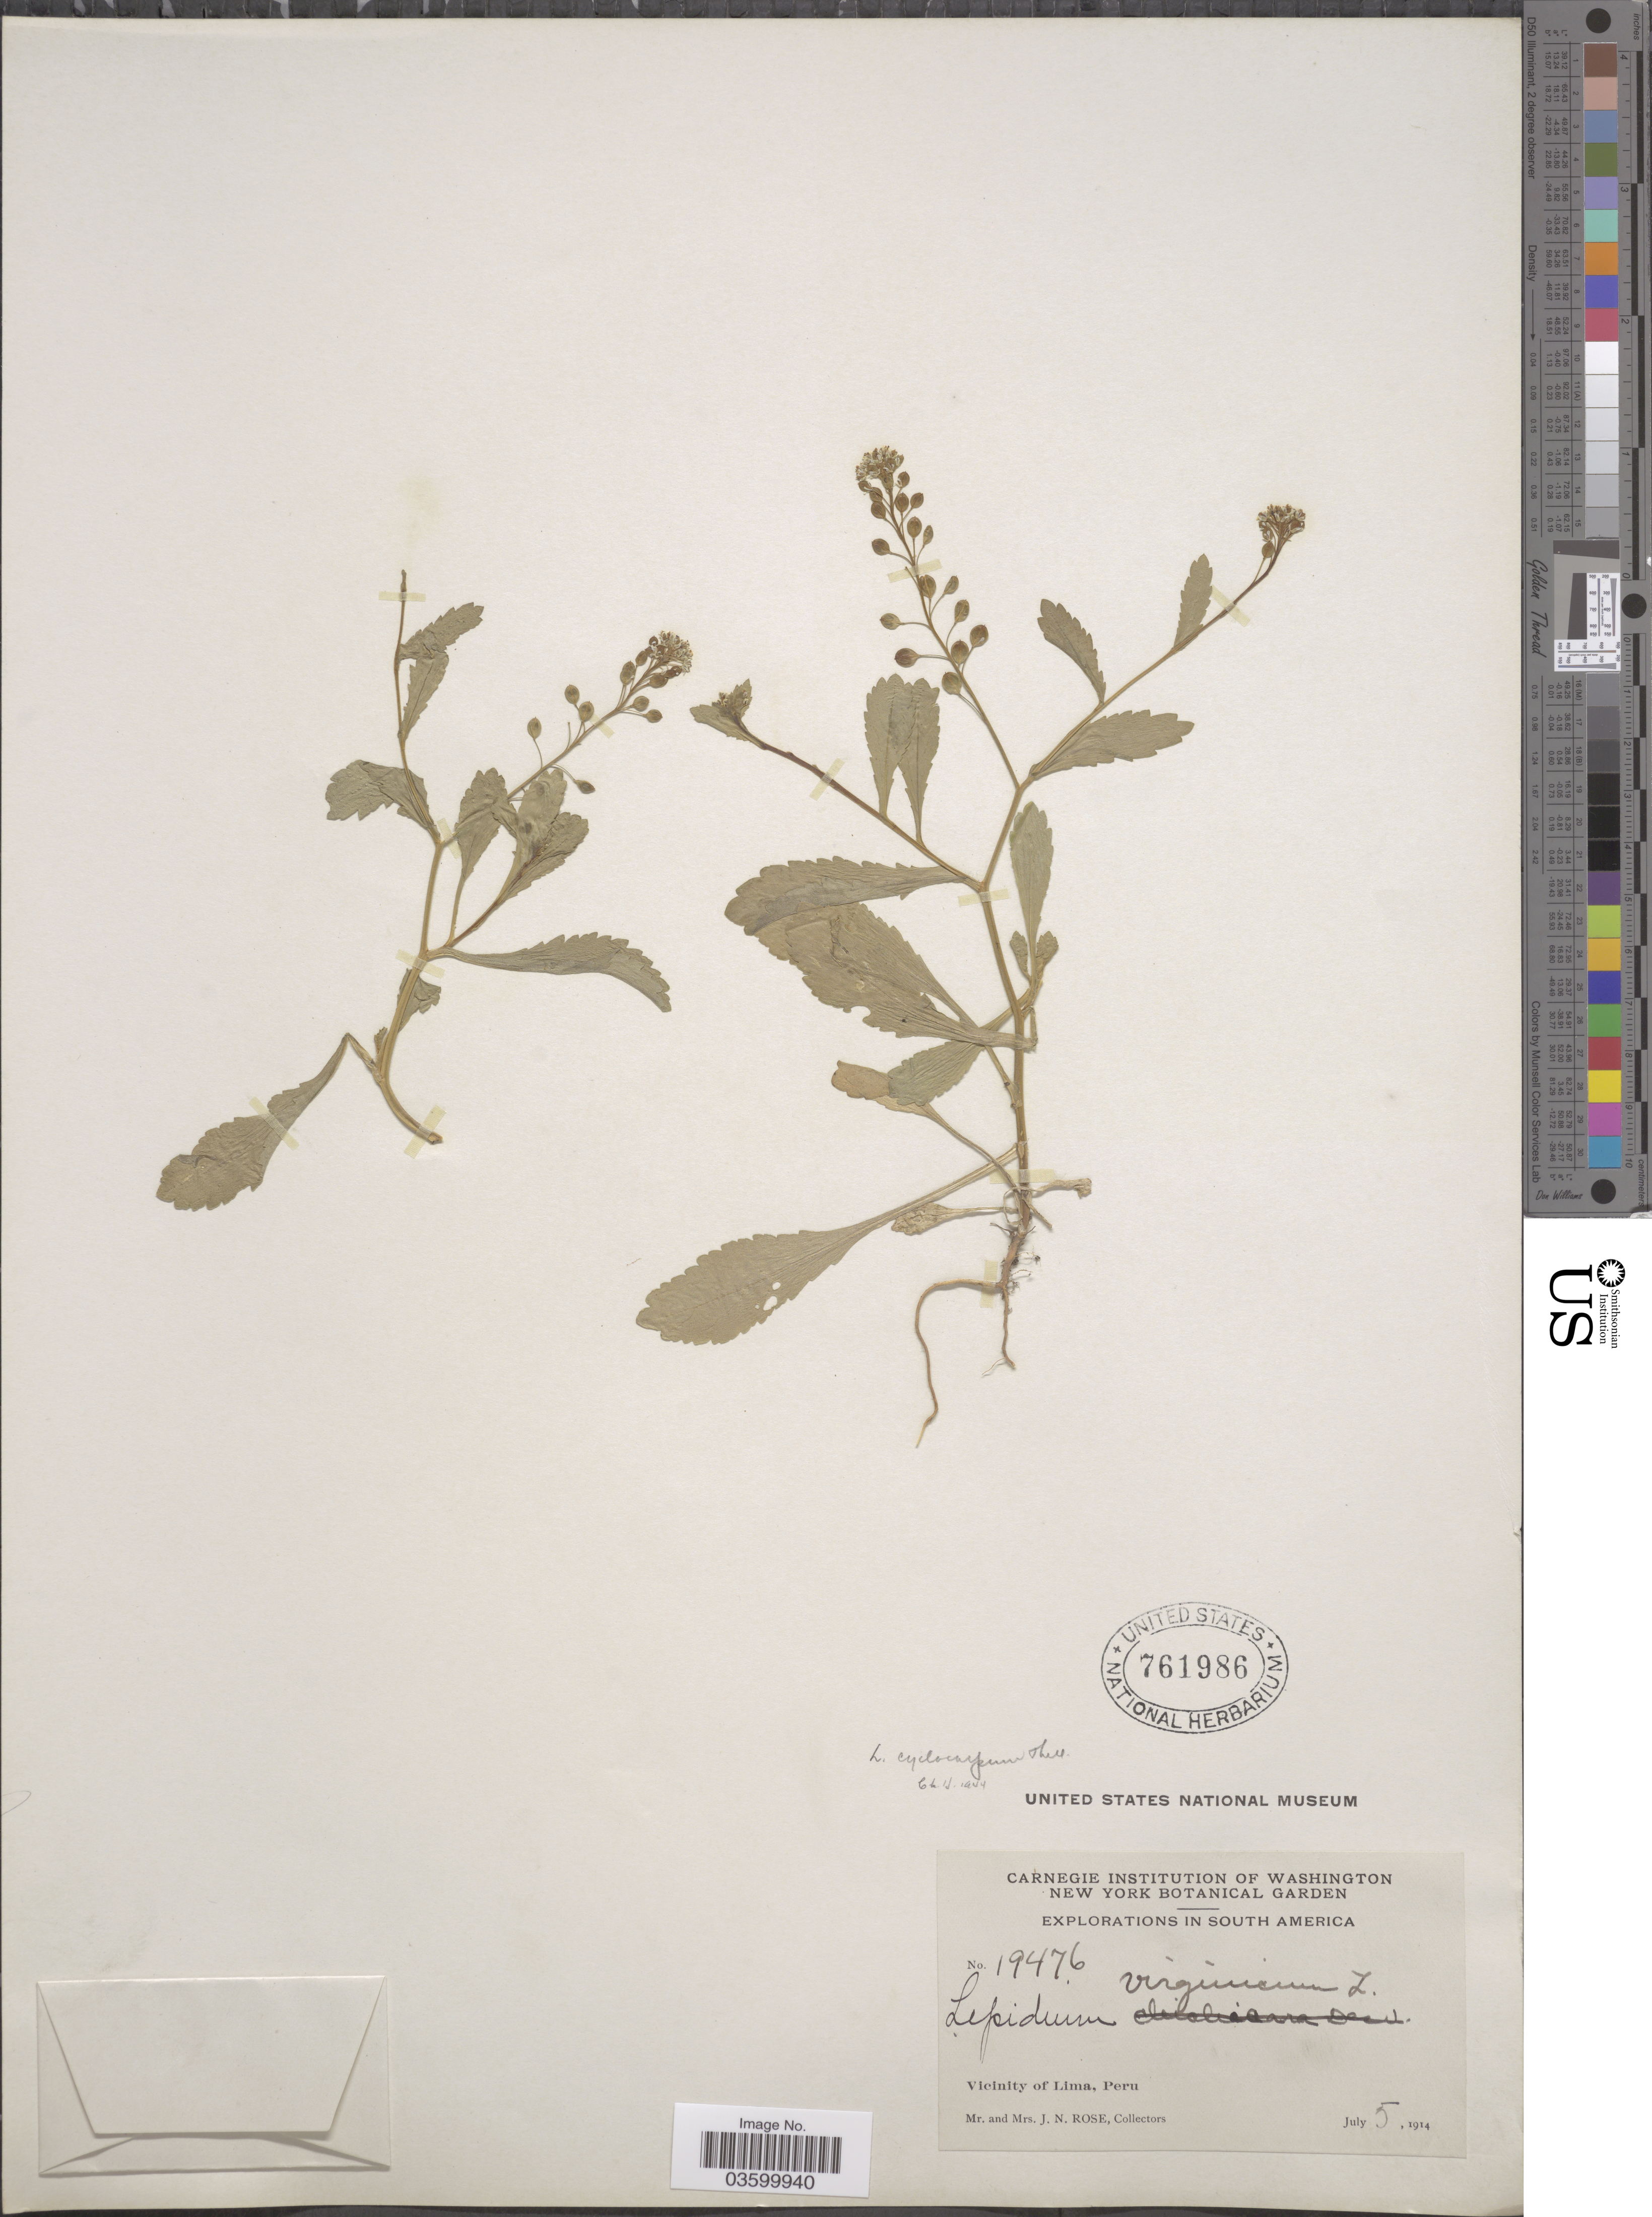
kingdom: Plantae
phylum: Tracheophyta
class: Magnoliopsida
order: Brassicales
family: Brassicaceae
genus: Lepidium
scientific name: Lepidium cyclocarpum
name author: Thell.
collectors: J. N. Rose & L. B. Rose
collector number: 19476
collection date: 1914-07-05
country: Peru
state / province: Lima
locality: Vicinity of Lima.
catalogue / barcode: US 761986